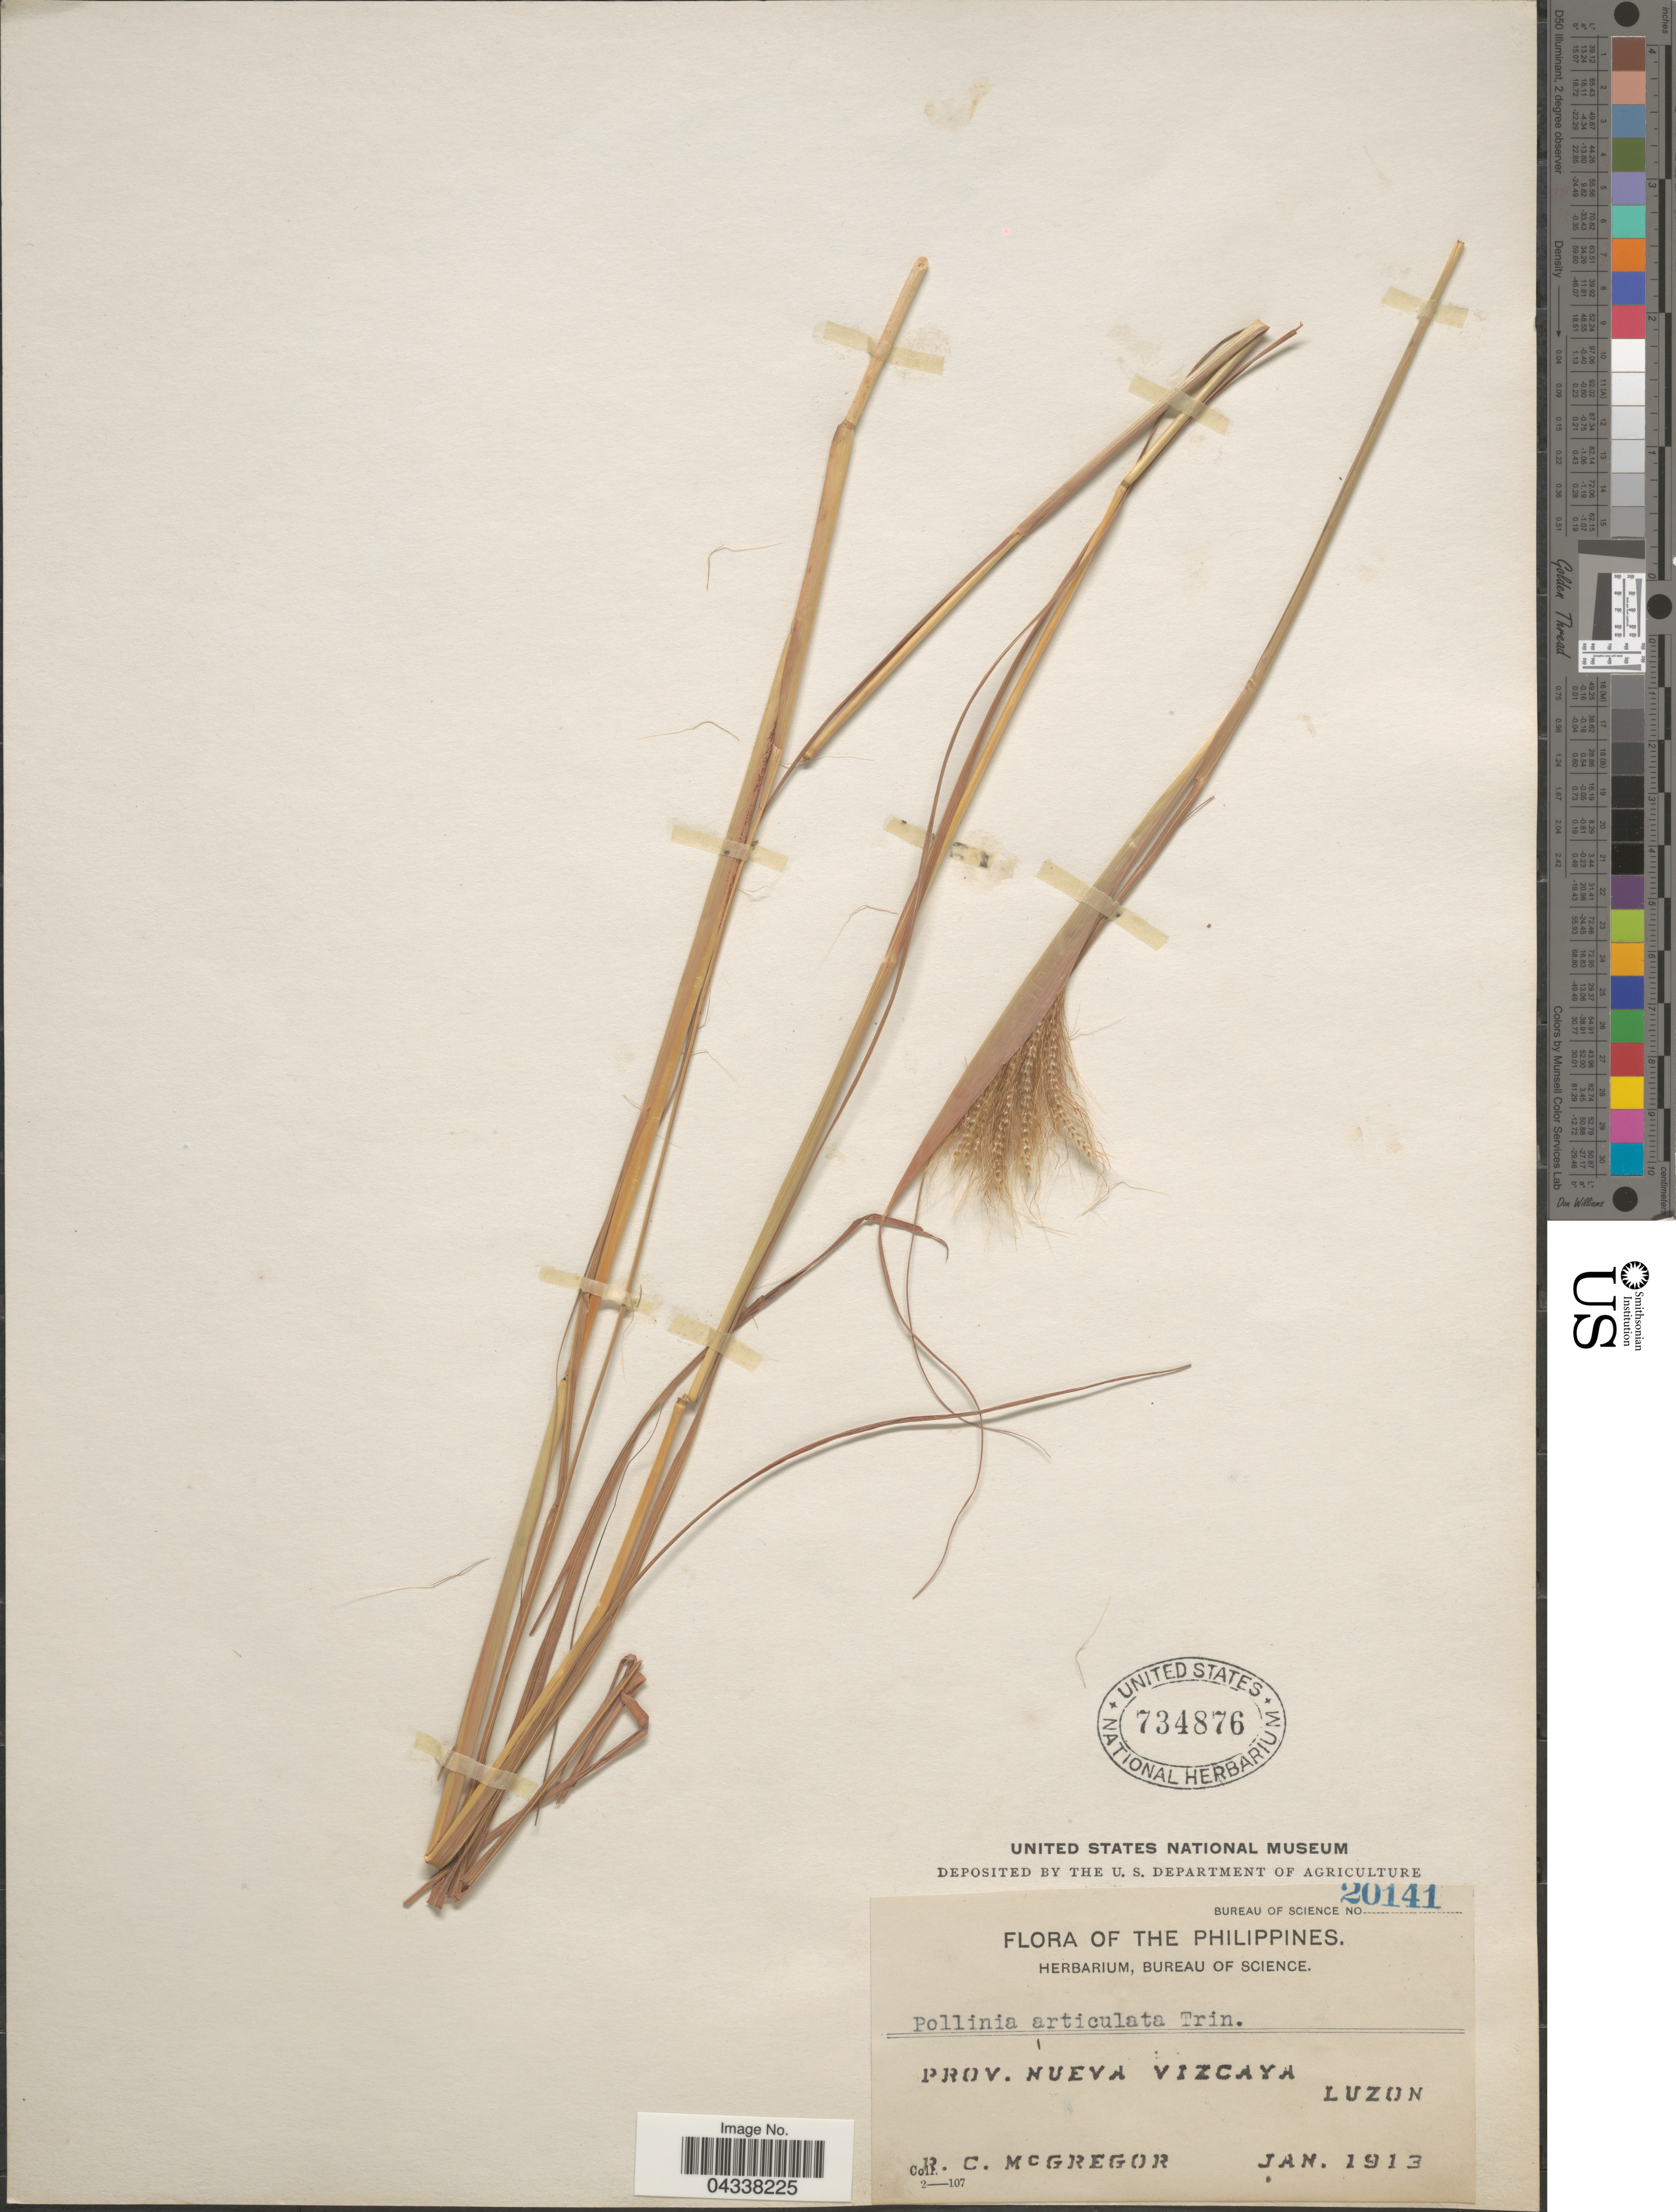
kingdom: Plantae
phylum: Tracheophyta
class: Liliopsida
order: Poales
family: Poaceae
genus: Pseudopogonatherum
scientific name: Pseudopogonatherum contortum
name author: A. Camus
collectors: R. C. McGregor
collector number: Bureau of Science 20141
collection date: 1913-01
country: Philippines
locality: Prov. Nueva Vizcaya. Luzon.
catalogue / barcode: US 734876